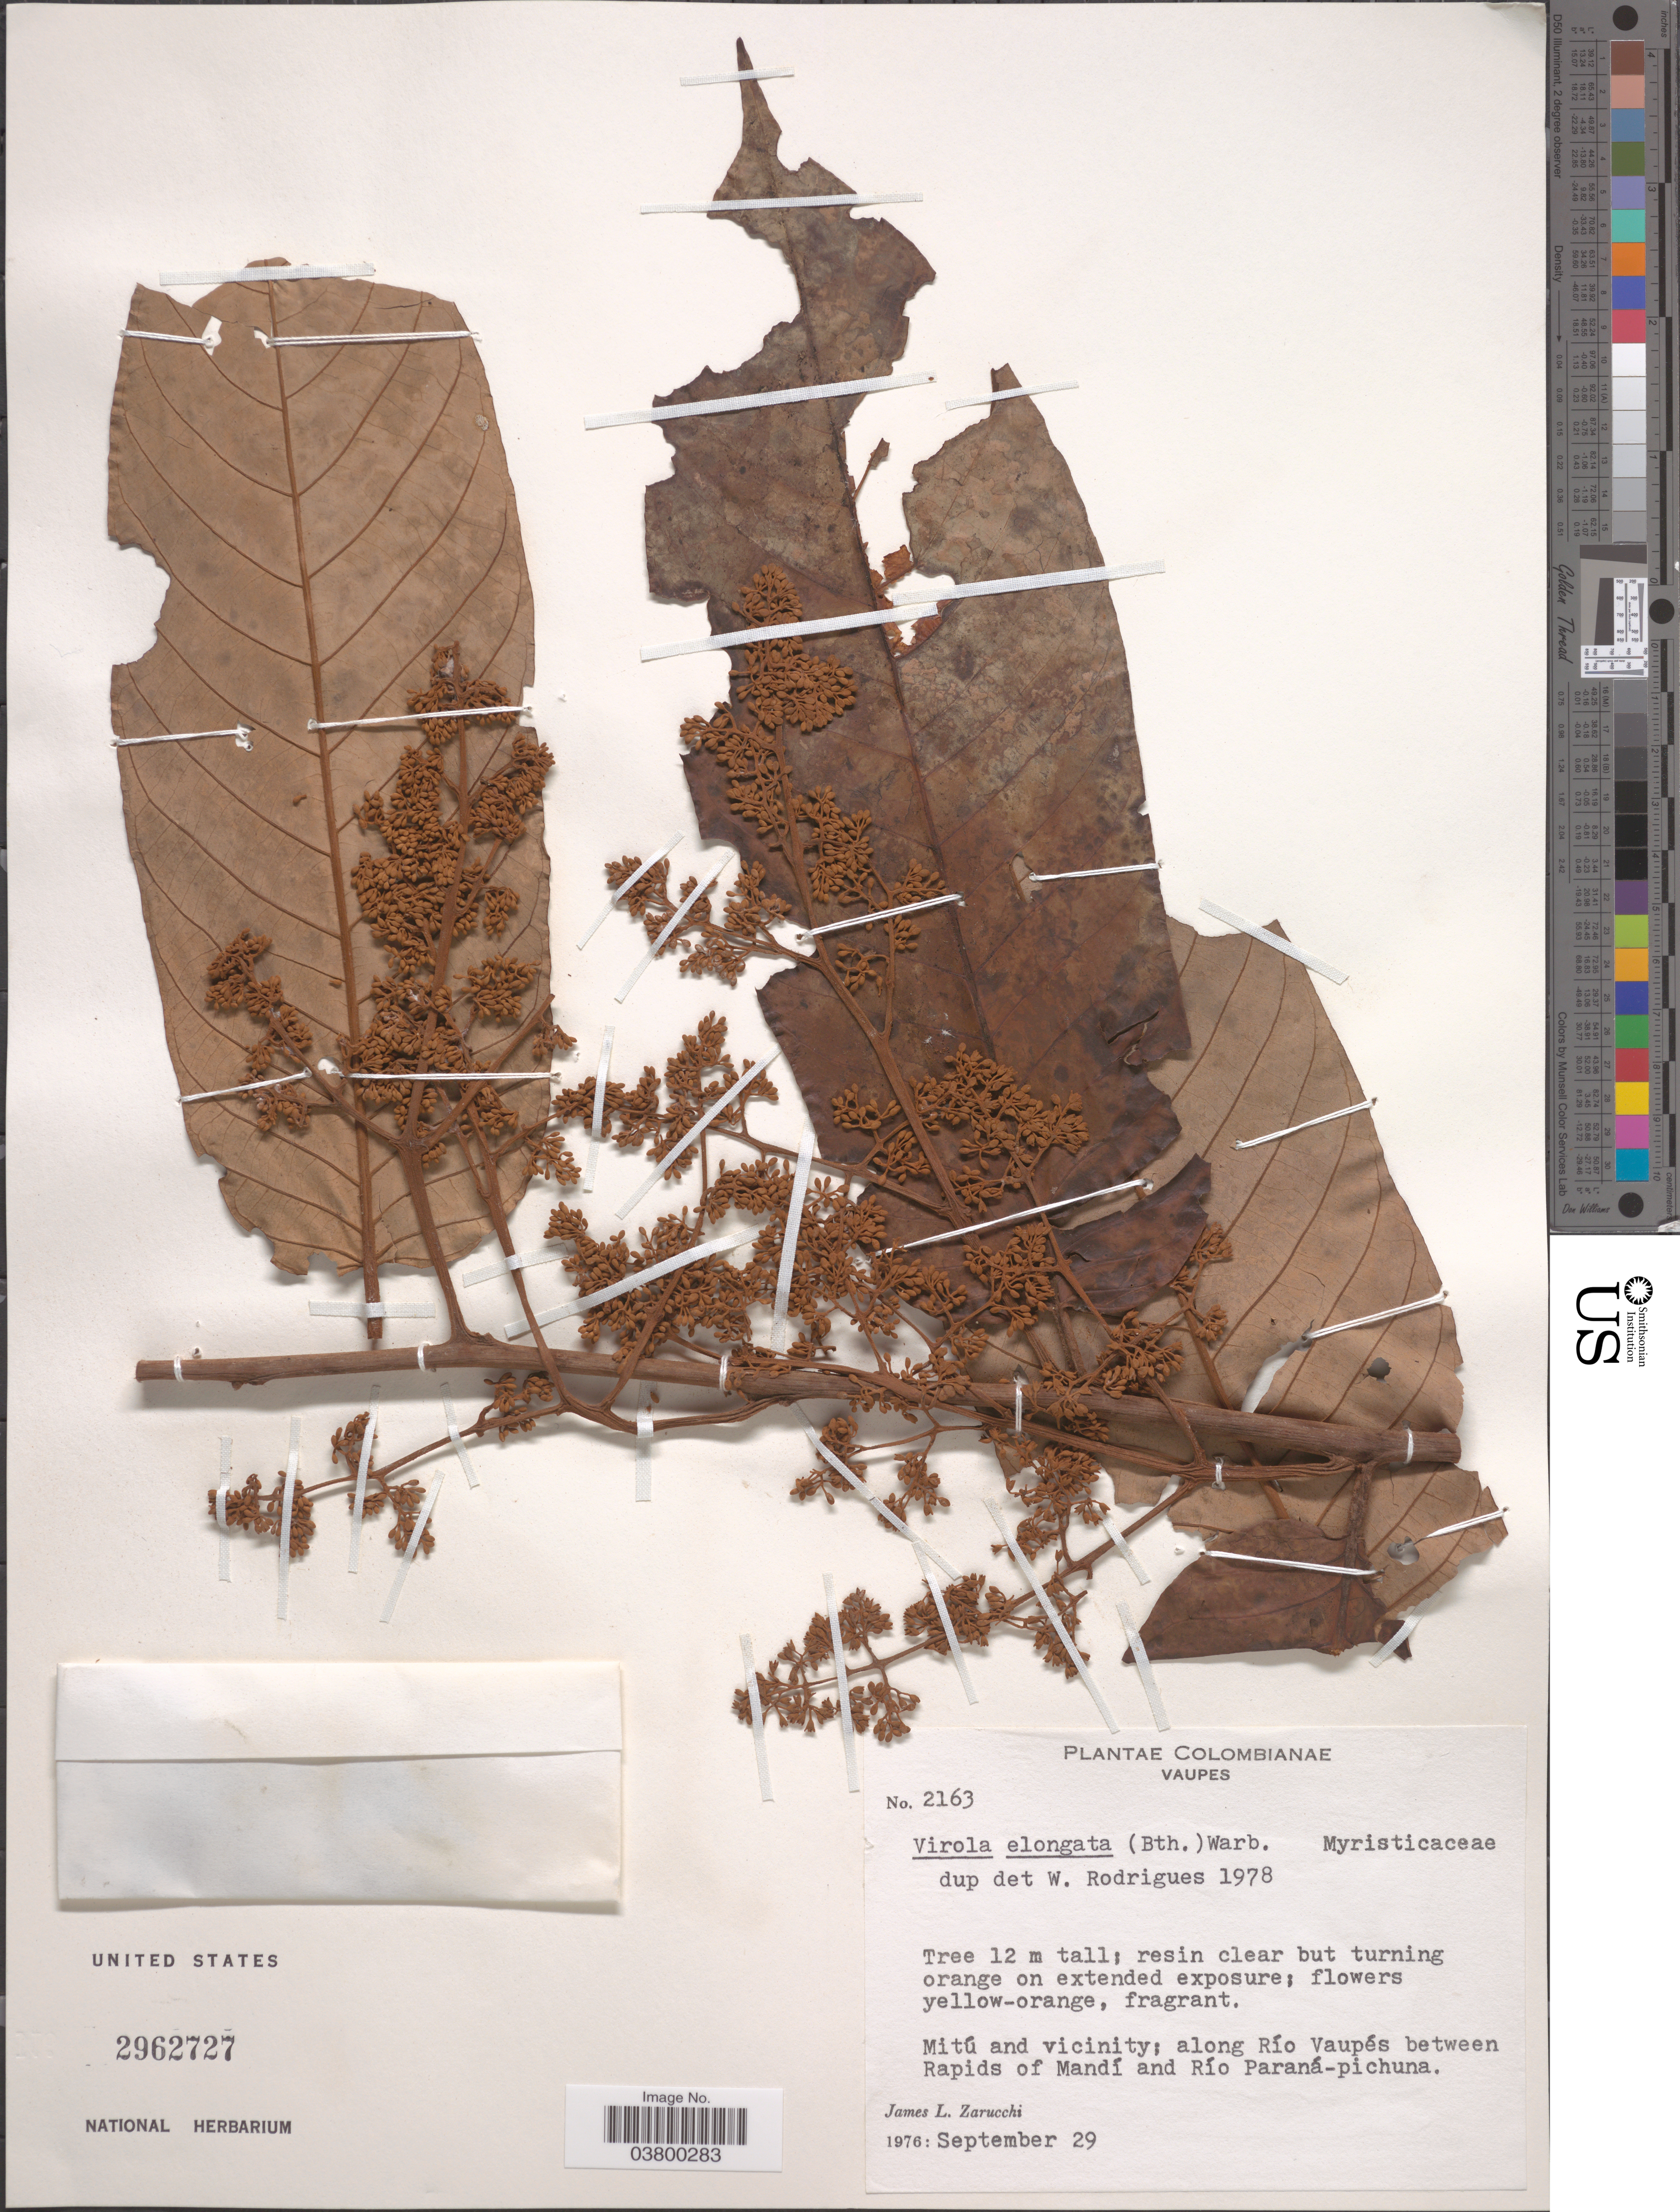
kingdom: Plantae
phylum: Tracheophyta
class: Magnoliopsida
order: Magnoliales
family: Myristicaceae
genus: Virola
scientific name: Virola elongata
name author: (Benth.) Warb.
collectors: J. L. Zarucchi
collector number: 2163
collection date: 1976-09-29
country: Colombia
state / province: Vaupés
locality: Mitú and vicinity; along Río Vaupés between Rapids of Mandí and Río Paraná-pichuna.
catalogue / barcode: US 2962727